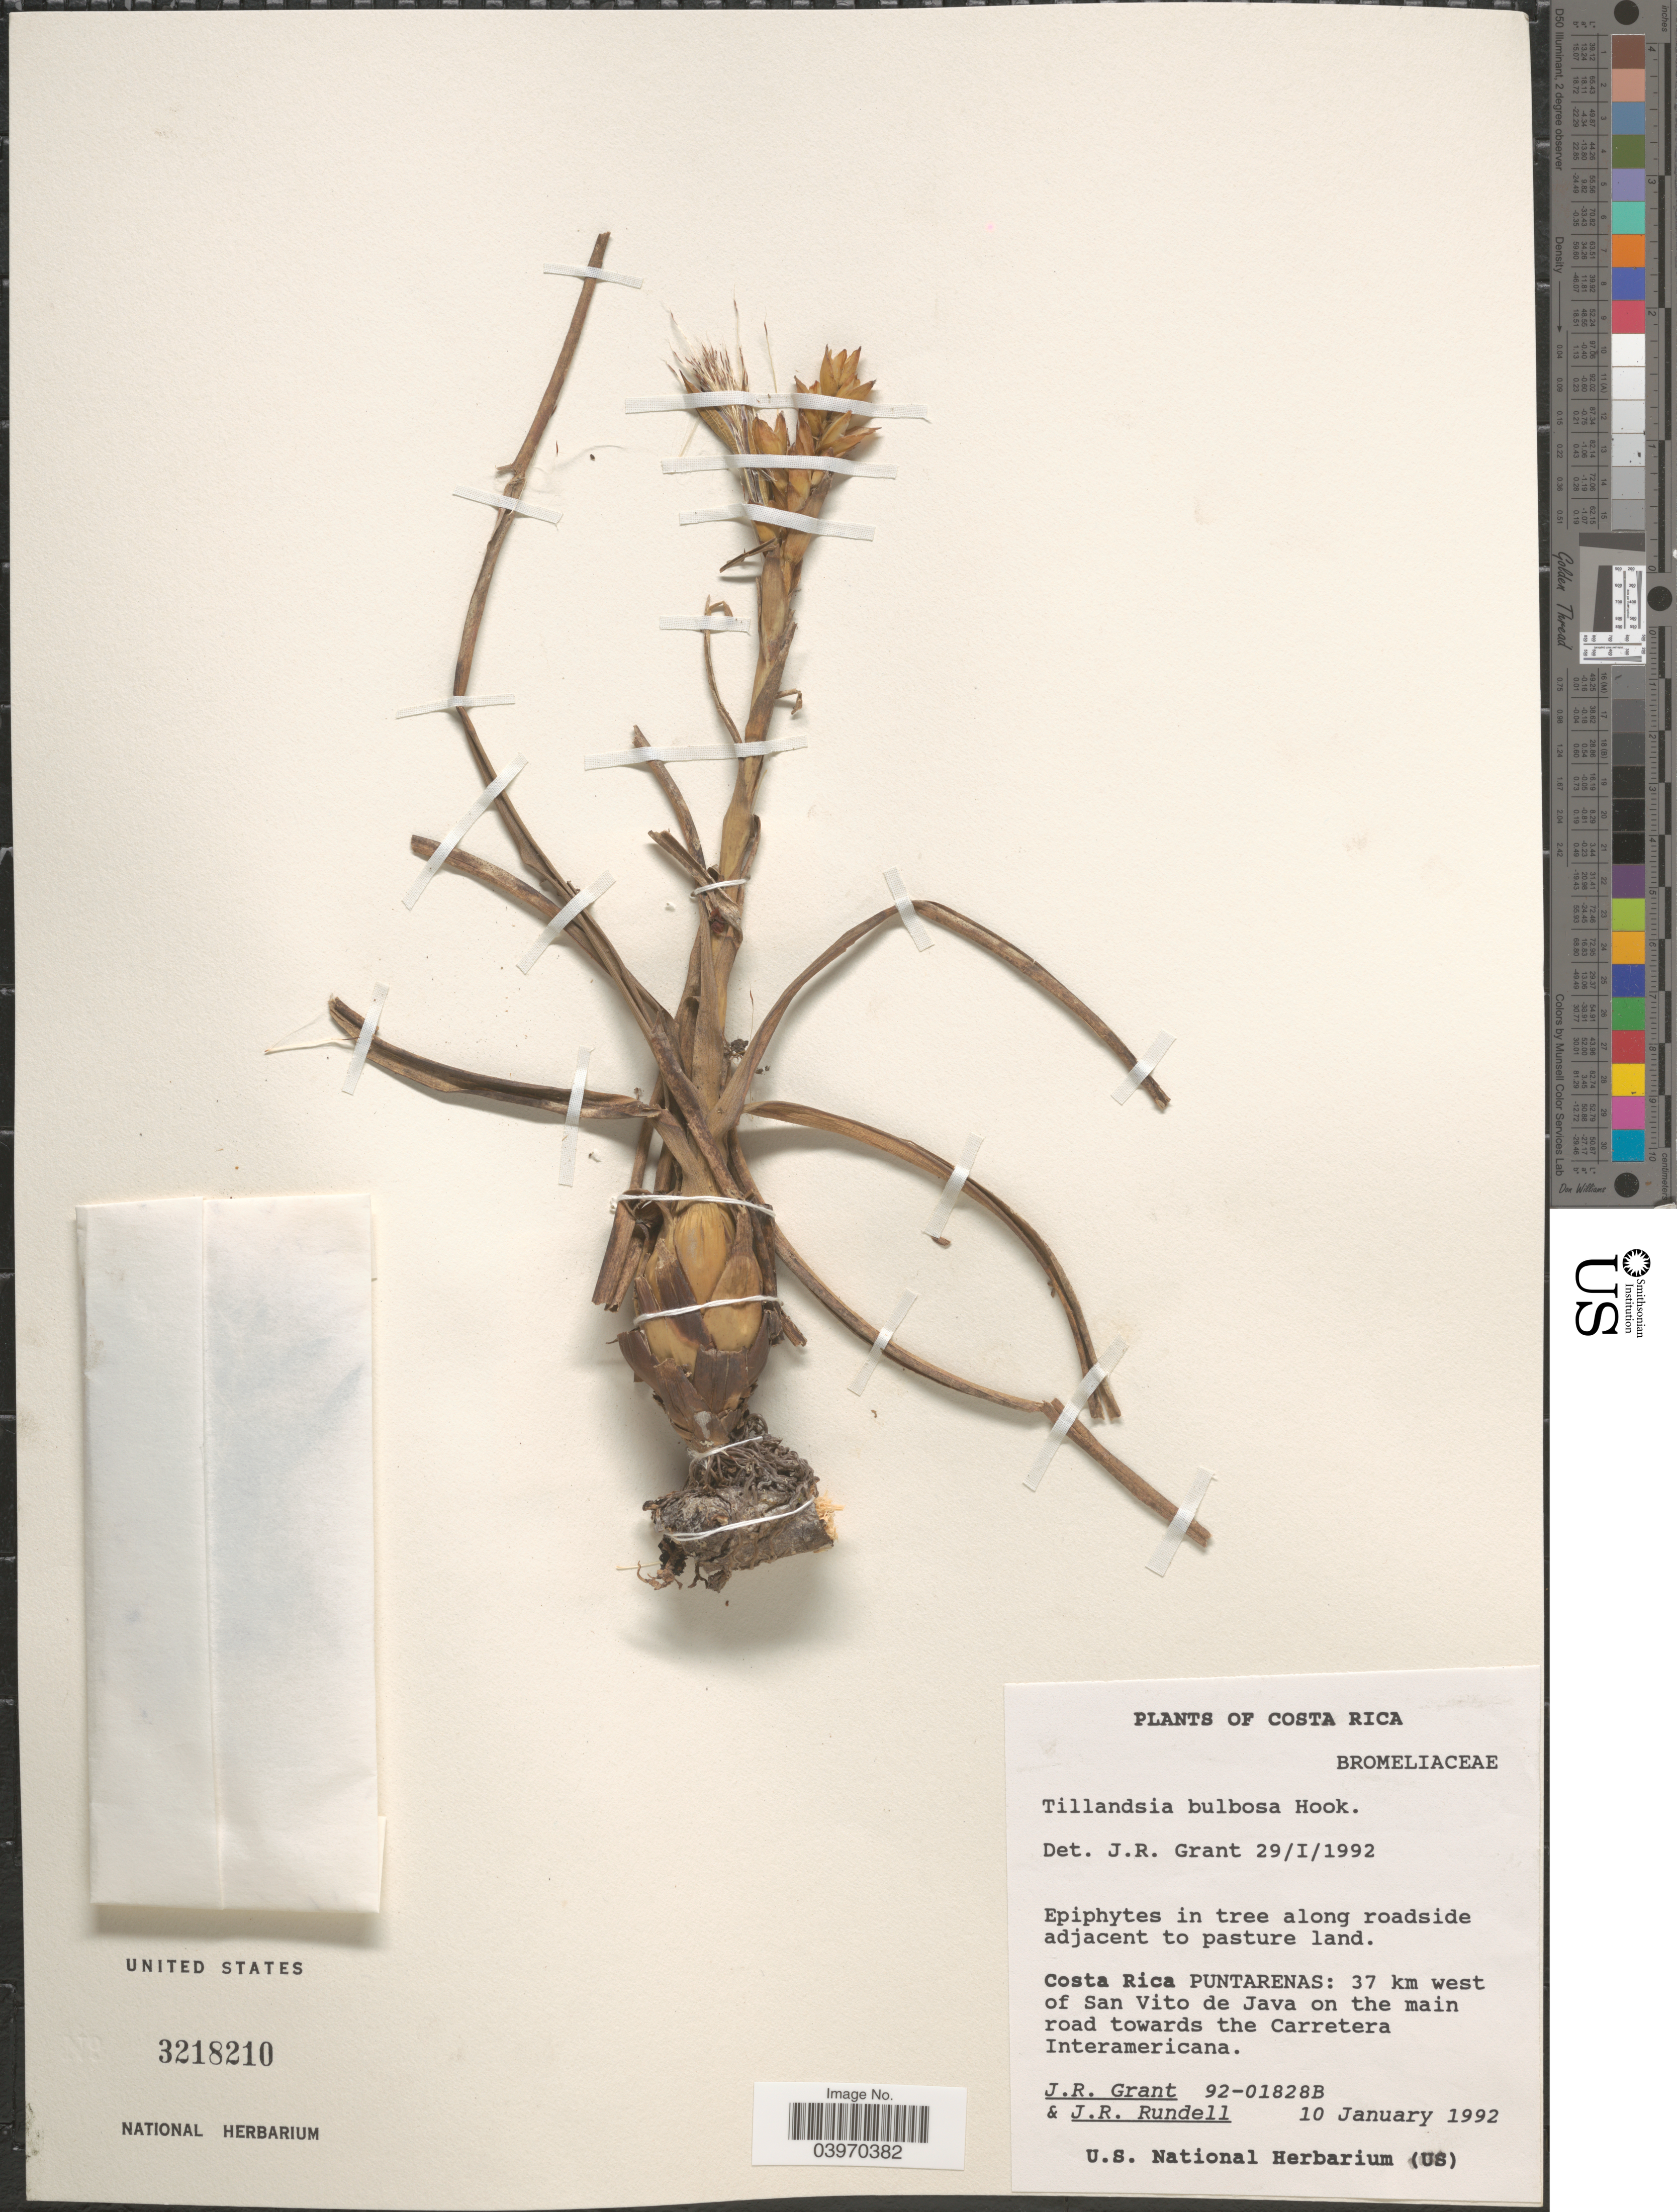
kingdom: Plantae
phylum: Tracheophyta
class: Liliopsida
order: Poales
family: Bromeliaceae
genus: Tillandsia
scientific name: Tillandsia bulbosa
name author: Hook.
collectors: J. Grant & J. R. Rundell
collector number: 92-01828B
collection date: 1992-01-10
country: Costa Rica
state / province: Puntarenas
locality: Along roadside adjacent to pasture land. 37 km west of San Vito de Java on the main road towards the Carretera Interamericana.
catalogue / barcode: US 3218210